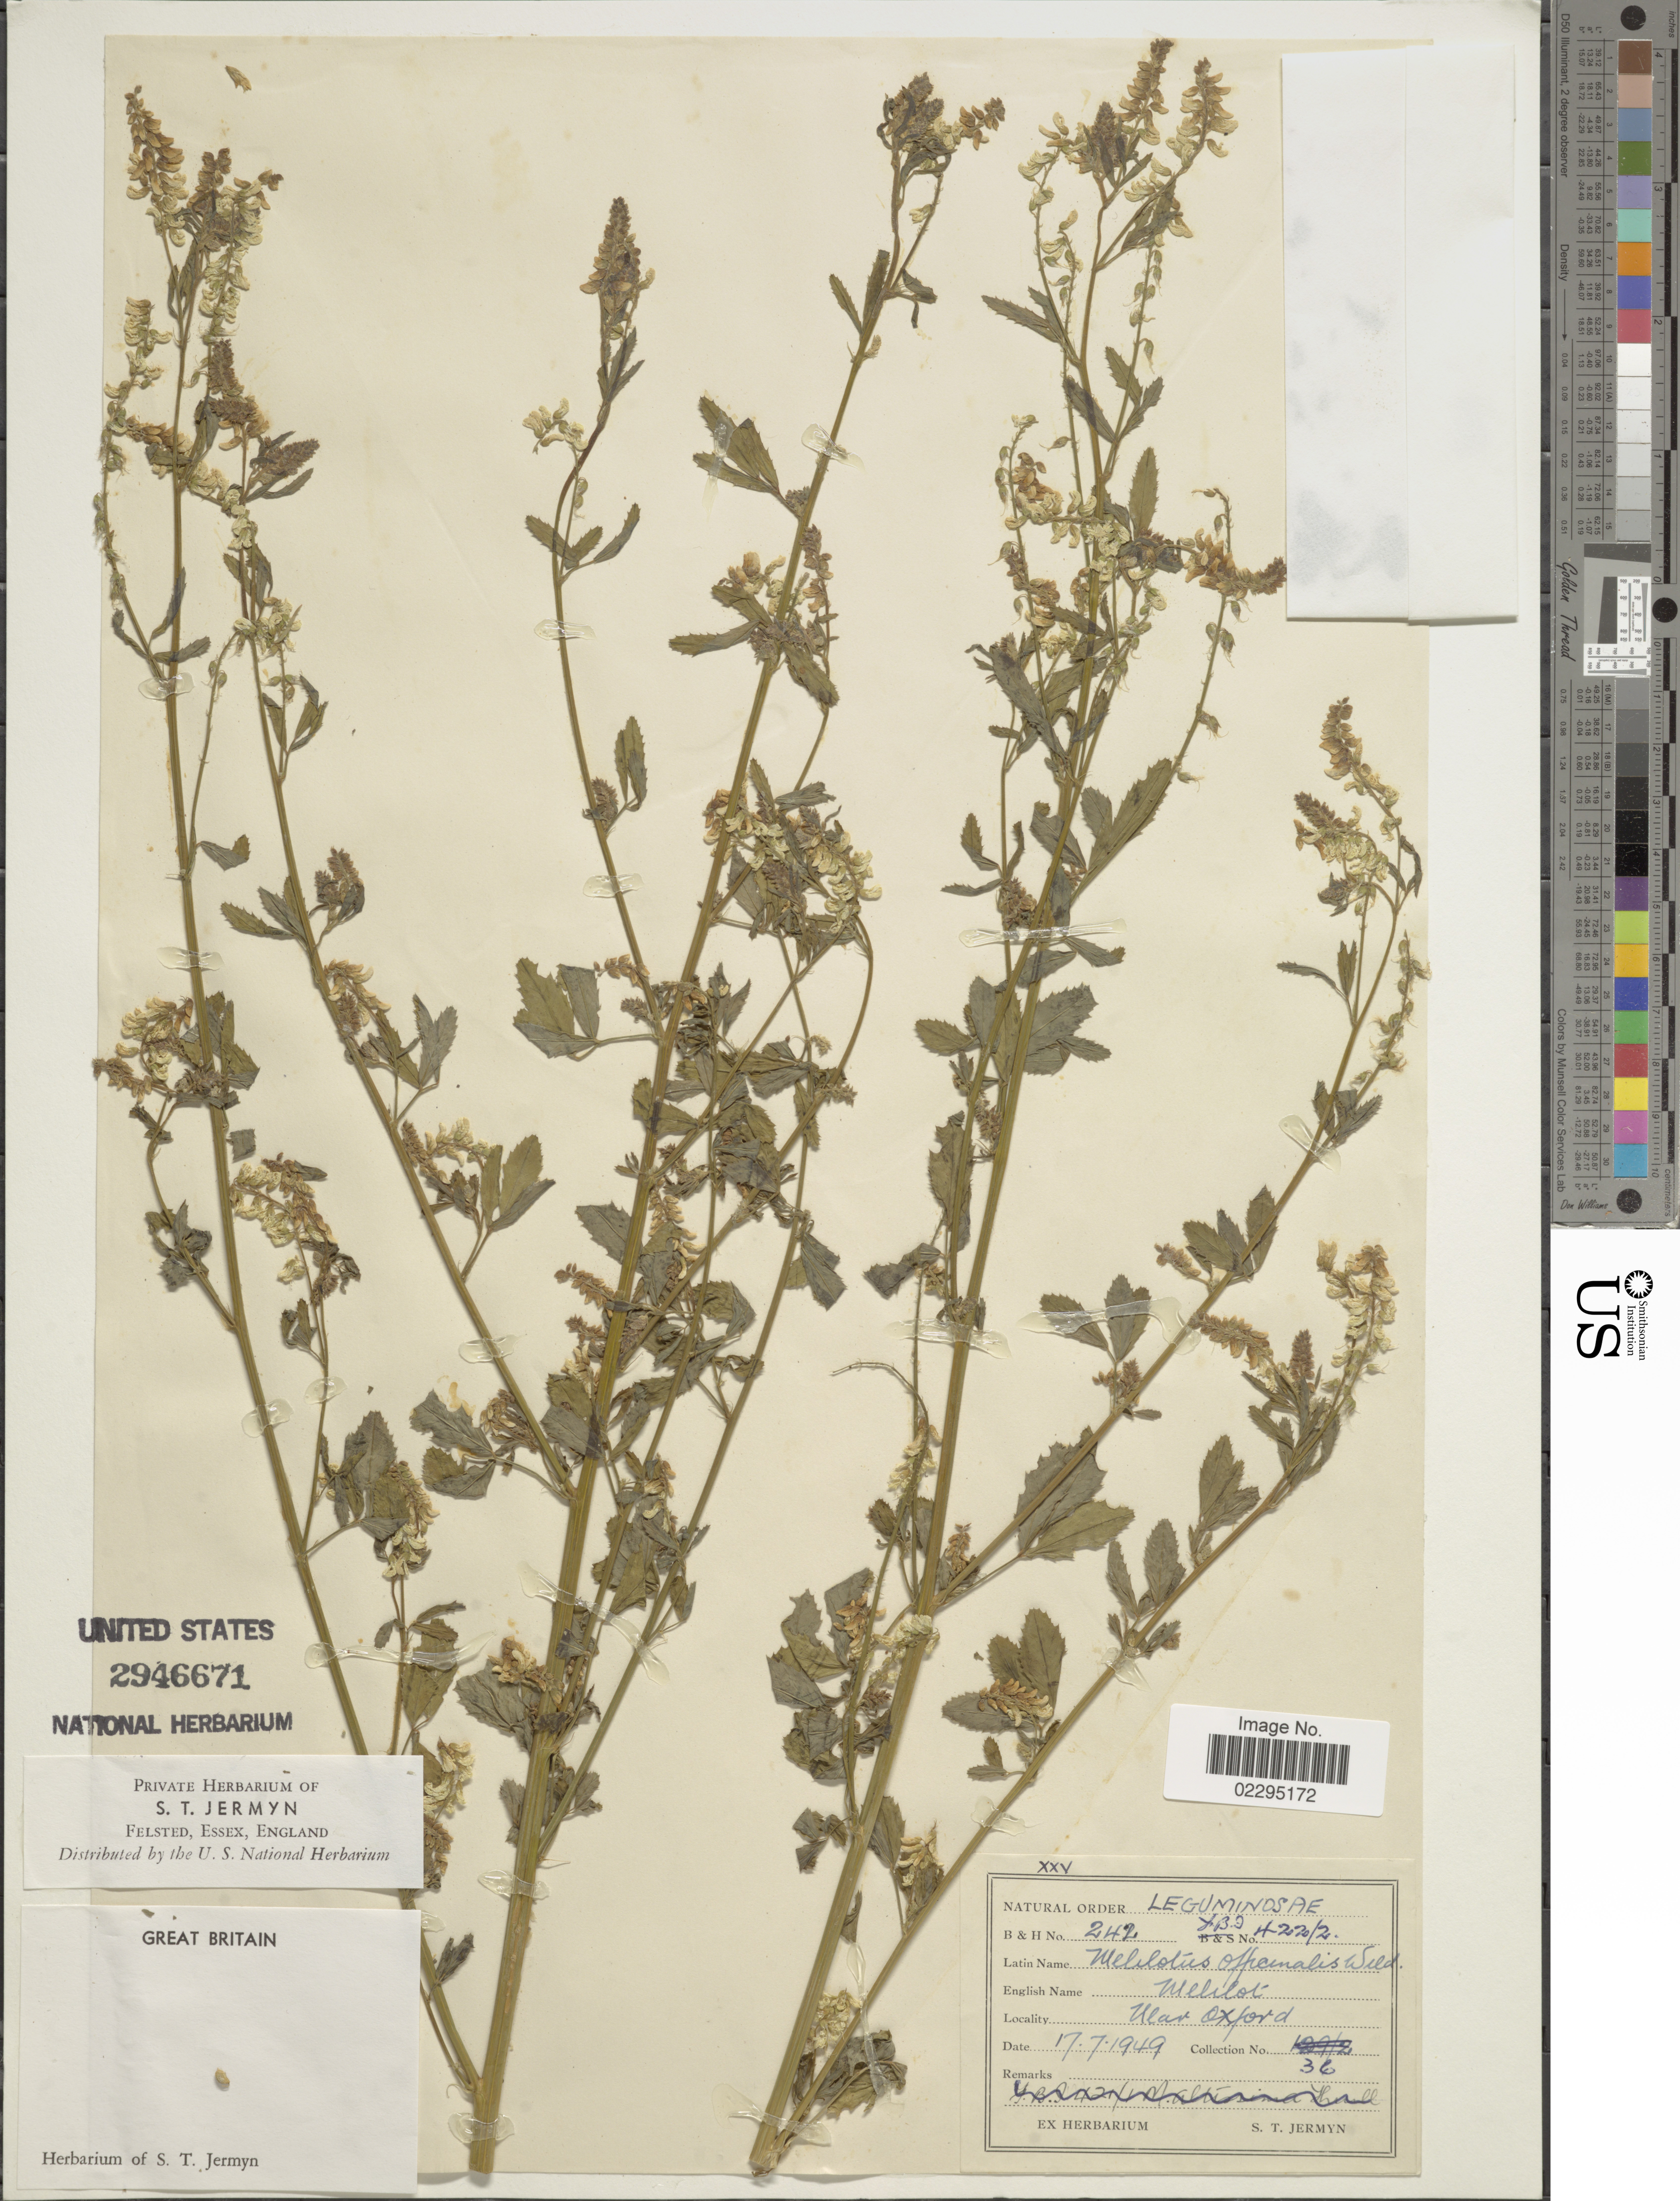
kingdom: Plantae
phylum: Tracheophyta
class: Magnoliopsida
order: Fabales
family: Fabaceae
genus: Melilotus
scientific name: Melilotus officinalis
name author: (L.) Lam.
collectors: S. Jermyn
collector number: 36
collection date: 1949-07-17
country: United Kingdom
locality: Great Britain, near Oxford.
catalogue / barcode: US 2946671